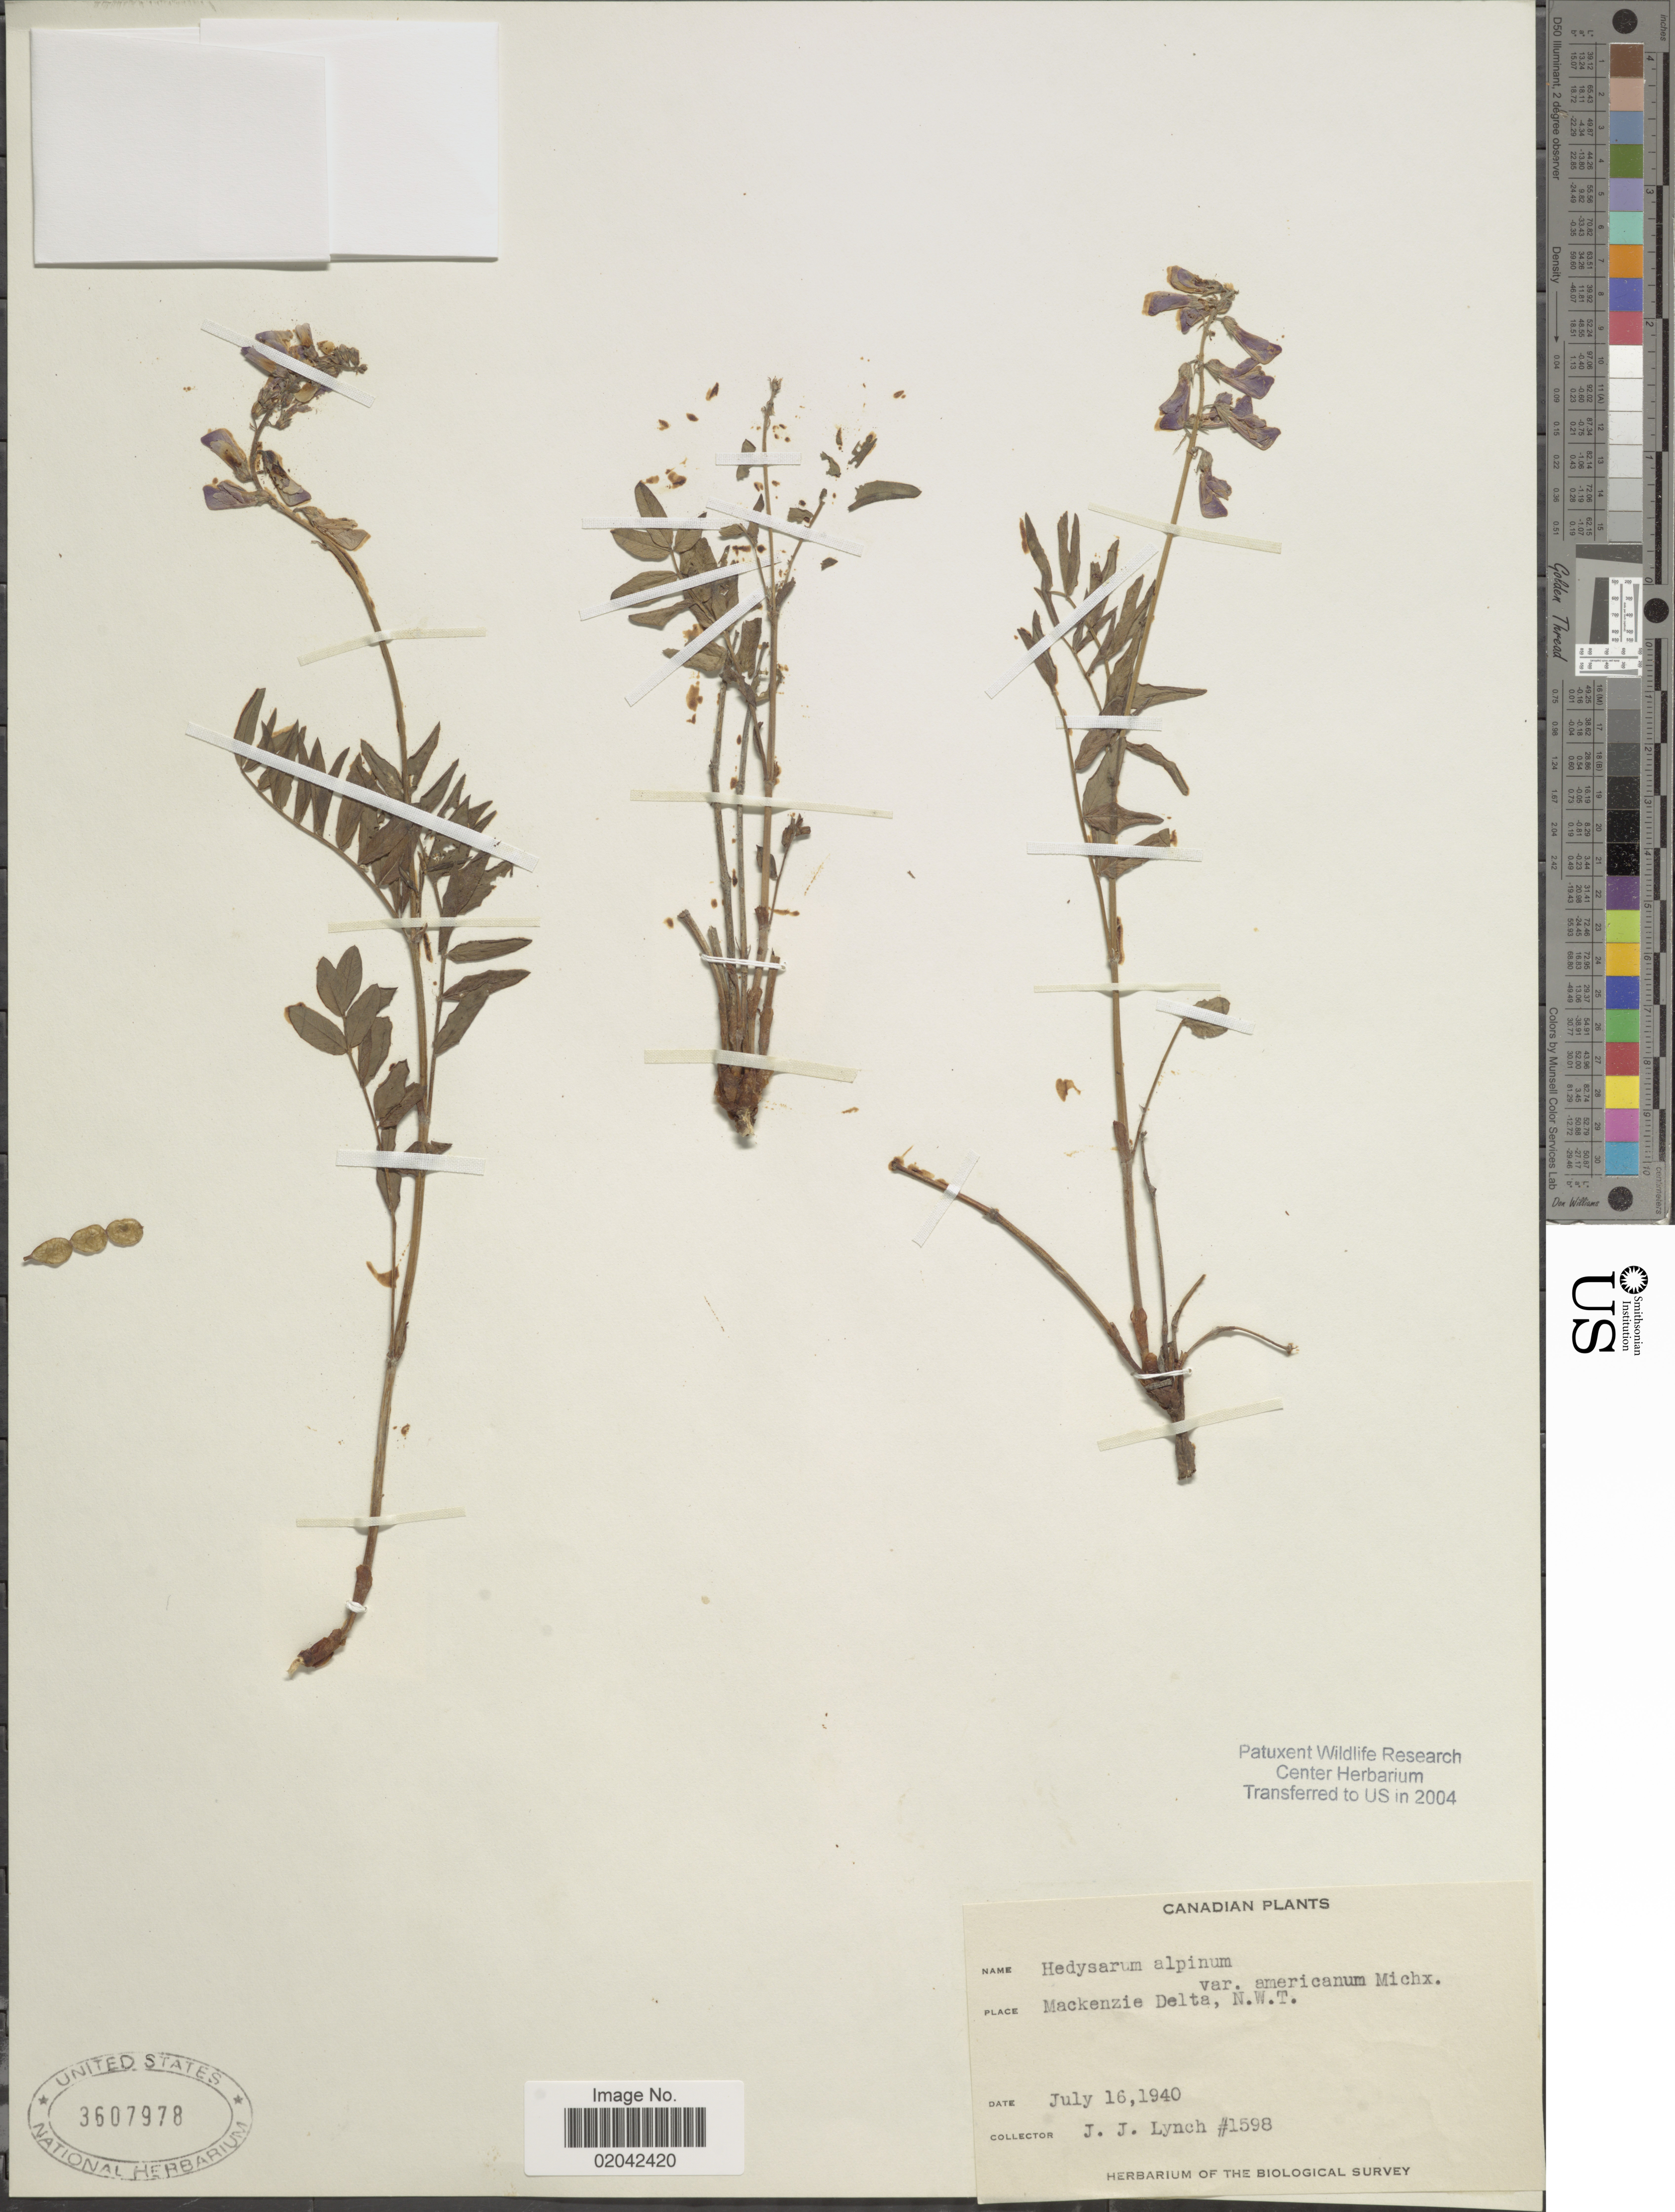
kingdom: Plantae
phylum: Tracheophyta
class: Magnoliopsida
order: Fabales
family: Fabaceae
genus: Hedysarum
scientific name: Hedysarum alpinum var. americanum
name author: Michx. ex Pursh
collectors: J. Lynch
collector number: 1598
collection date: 1940-07-16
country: Canada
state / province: Northwest Territories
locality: Mackenzie Delta, N.W.T.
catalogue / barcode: US 3607978